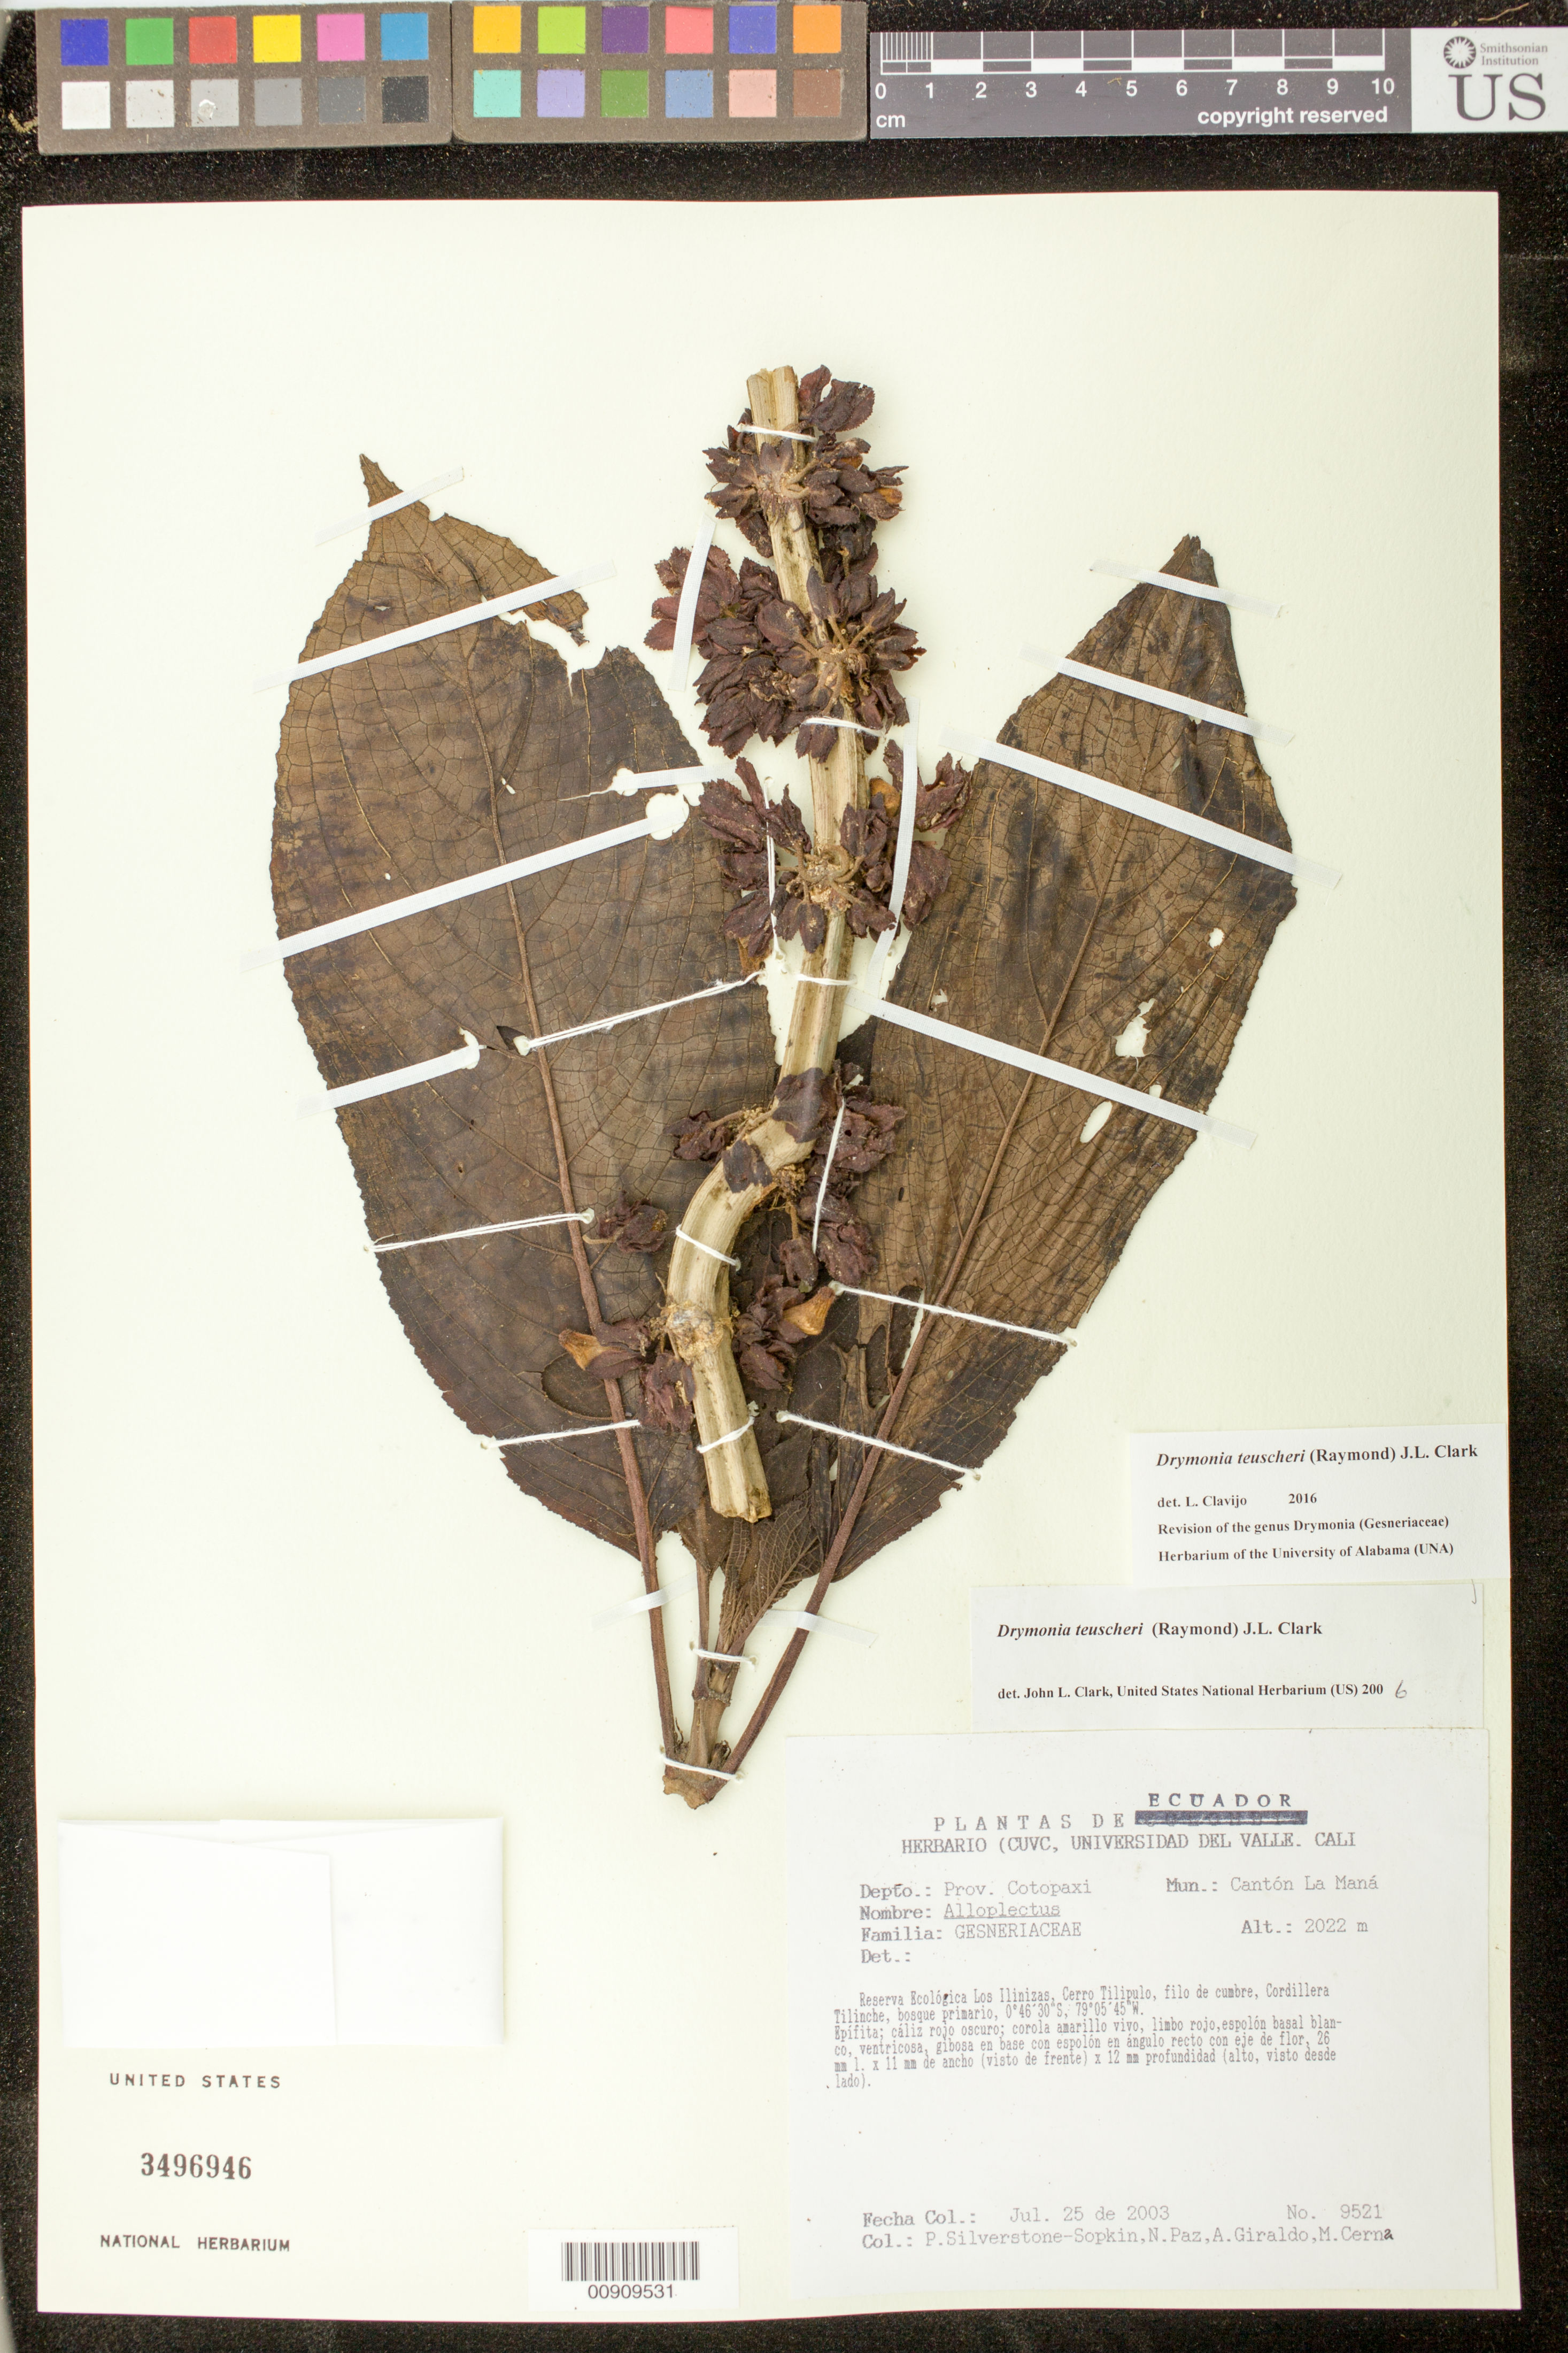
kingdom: Plantae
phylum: Tracheophyta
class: Magnoliopsida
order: Lamiales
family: Gesneriaceae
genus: Drymonia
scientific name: Drymonia teuscheri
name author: (Raymond) J.L. Clark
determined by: Clark, J. L., (SEL), The Marie Selby Botanical Garden (UNITED STATES)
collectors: P. A. Silverstone-Sopkin, N. Paz, A. Giraldo & M. Cerna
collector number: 9521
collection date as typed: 25 Jul 2003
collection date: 2003-07-25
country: Ecuador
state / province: Cotopaxi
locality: Cantón La Manó. Reserva Ecológica Los Ilinizas, Cerro Tilipulo, filo de cumbre, Cordillera Tilinche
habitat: Bosque primario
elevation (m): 2022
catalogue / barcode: US 3496946